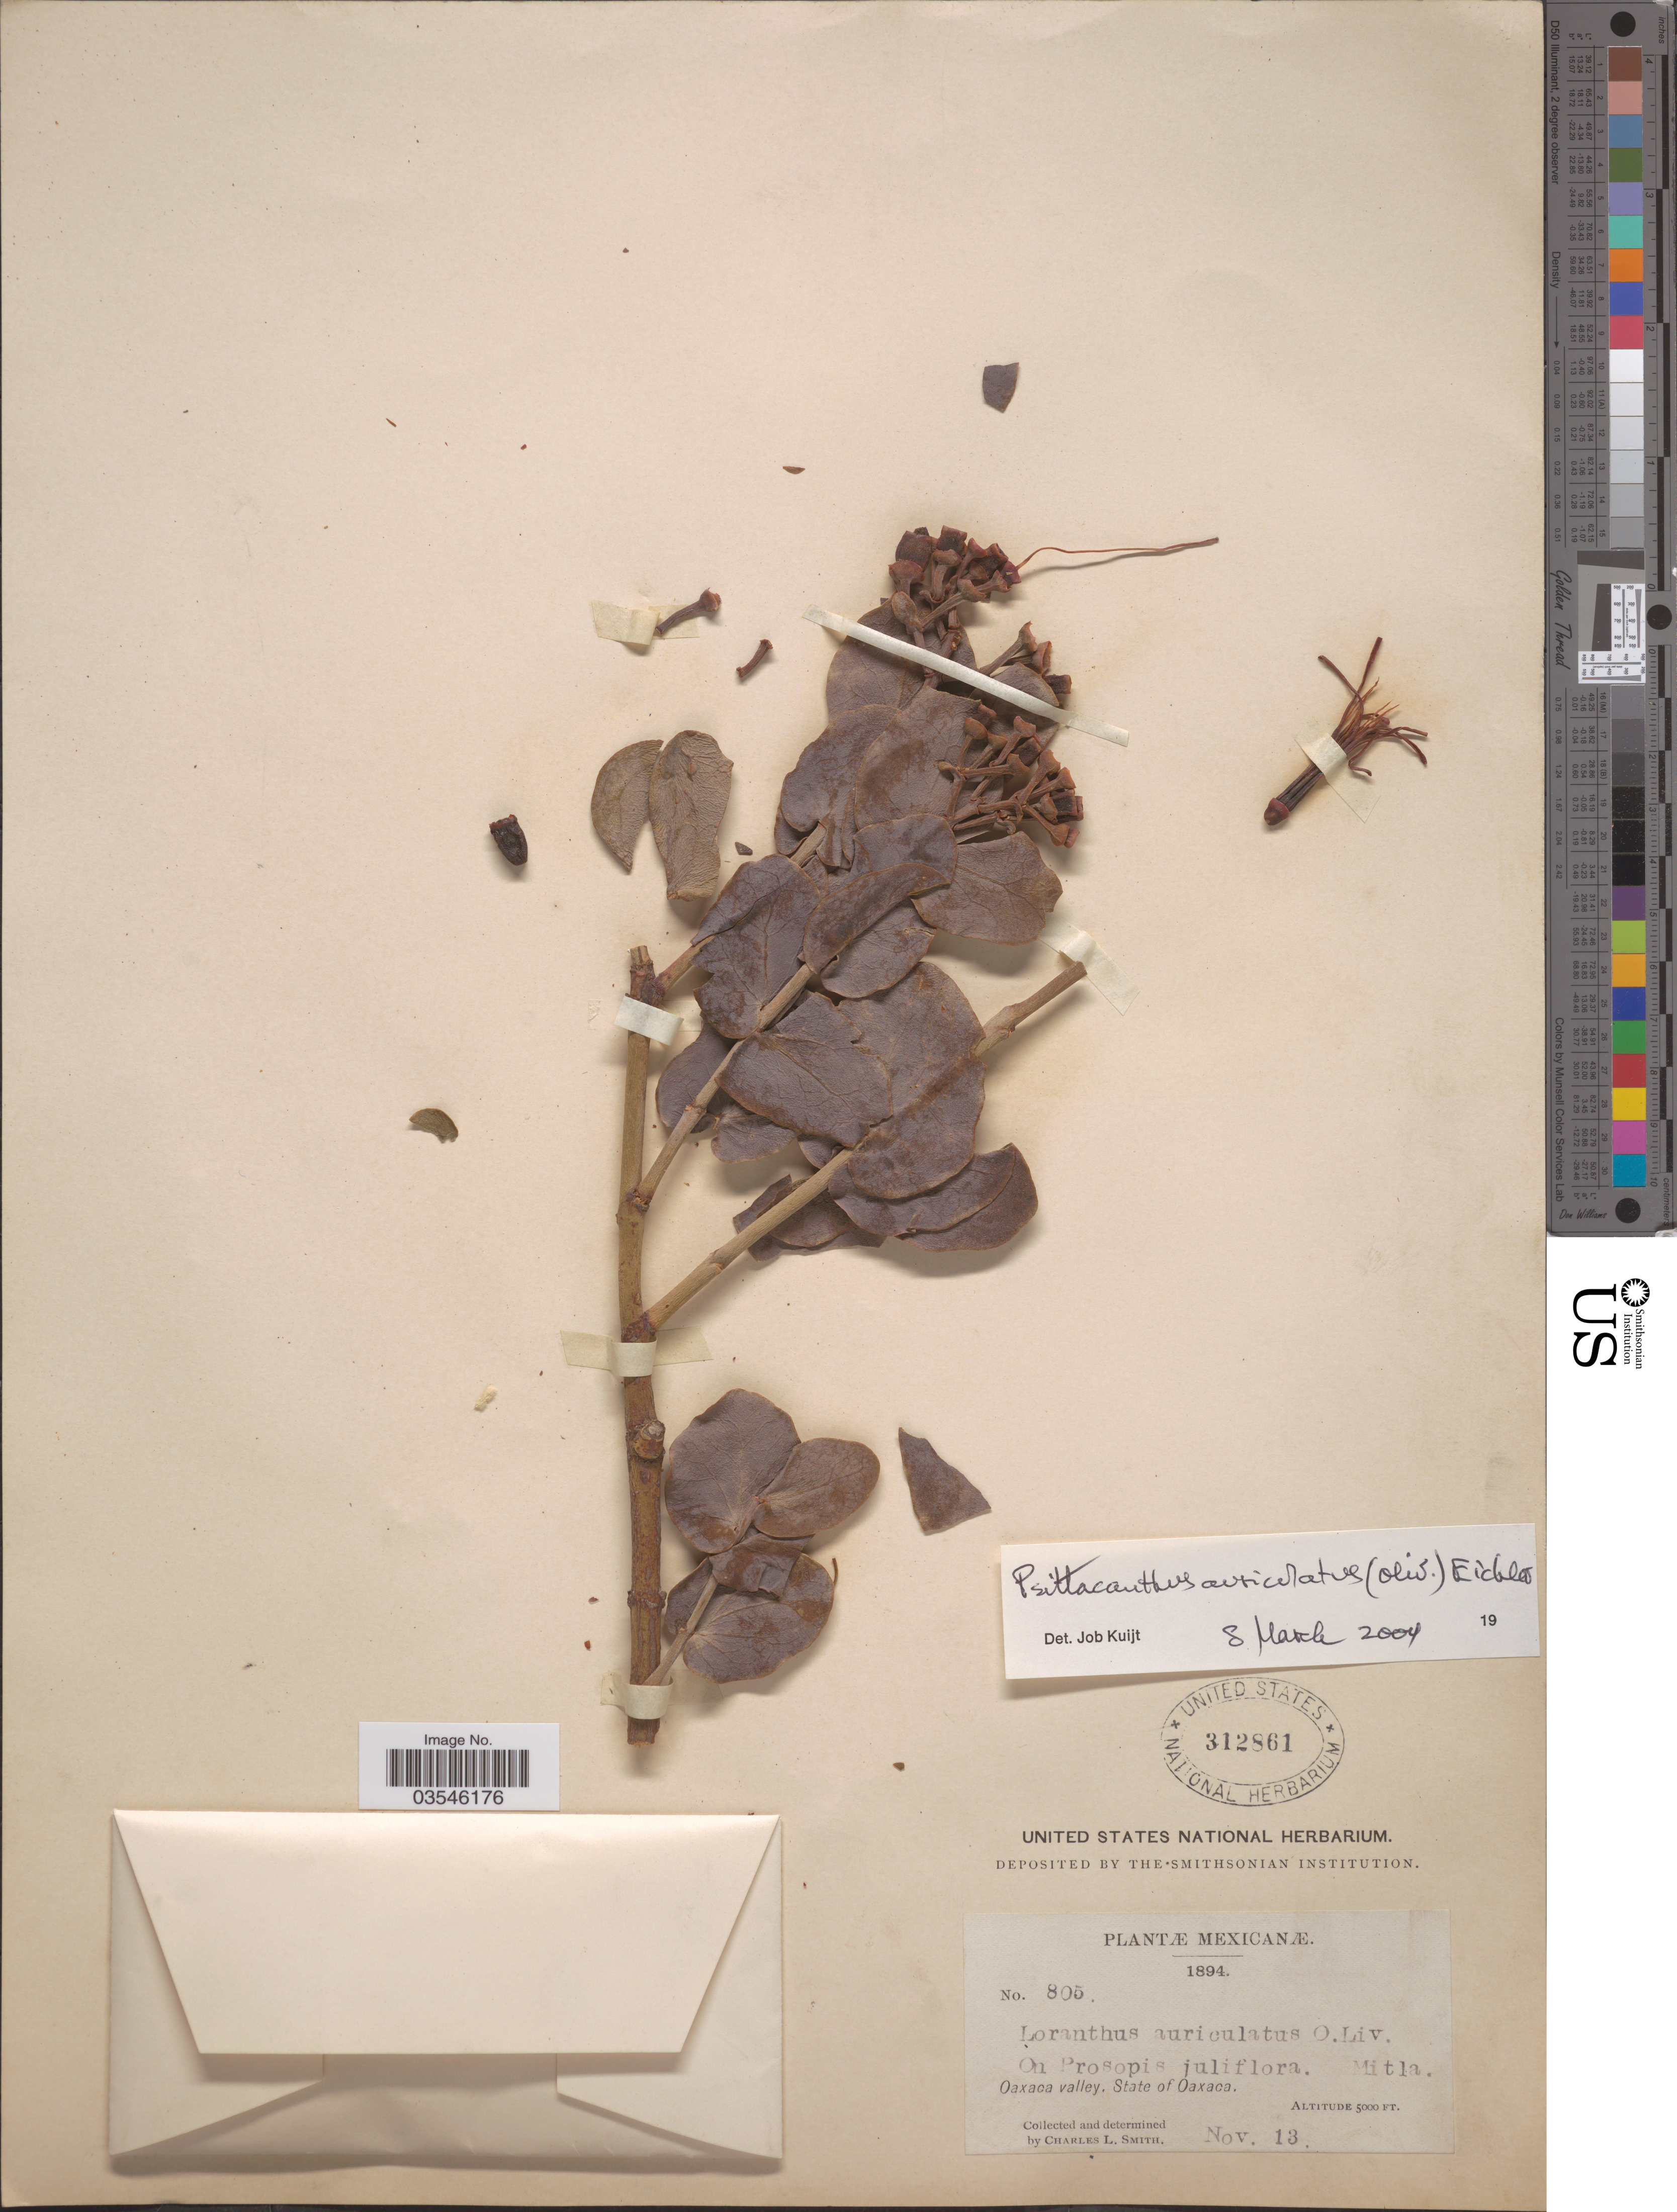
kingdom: Plantae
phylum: Tracheophyta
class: Magnoliopsida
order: Santalales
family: Loranthaceae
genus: Psittacanthus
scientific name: Psittacanthus auriculatus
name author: (Oliv.) Eichler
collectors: C. L. Smith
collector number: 805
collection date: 1894-11-13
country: Mexico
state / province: Oaxaca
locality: Mitla. Oaxaca valley.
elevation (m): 1524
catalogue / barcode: US 312861